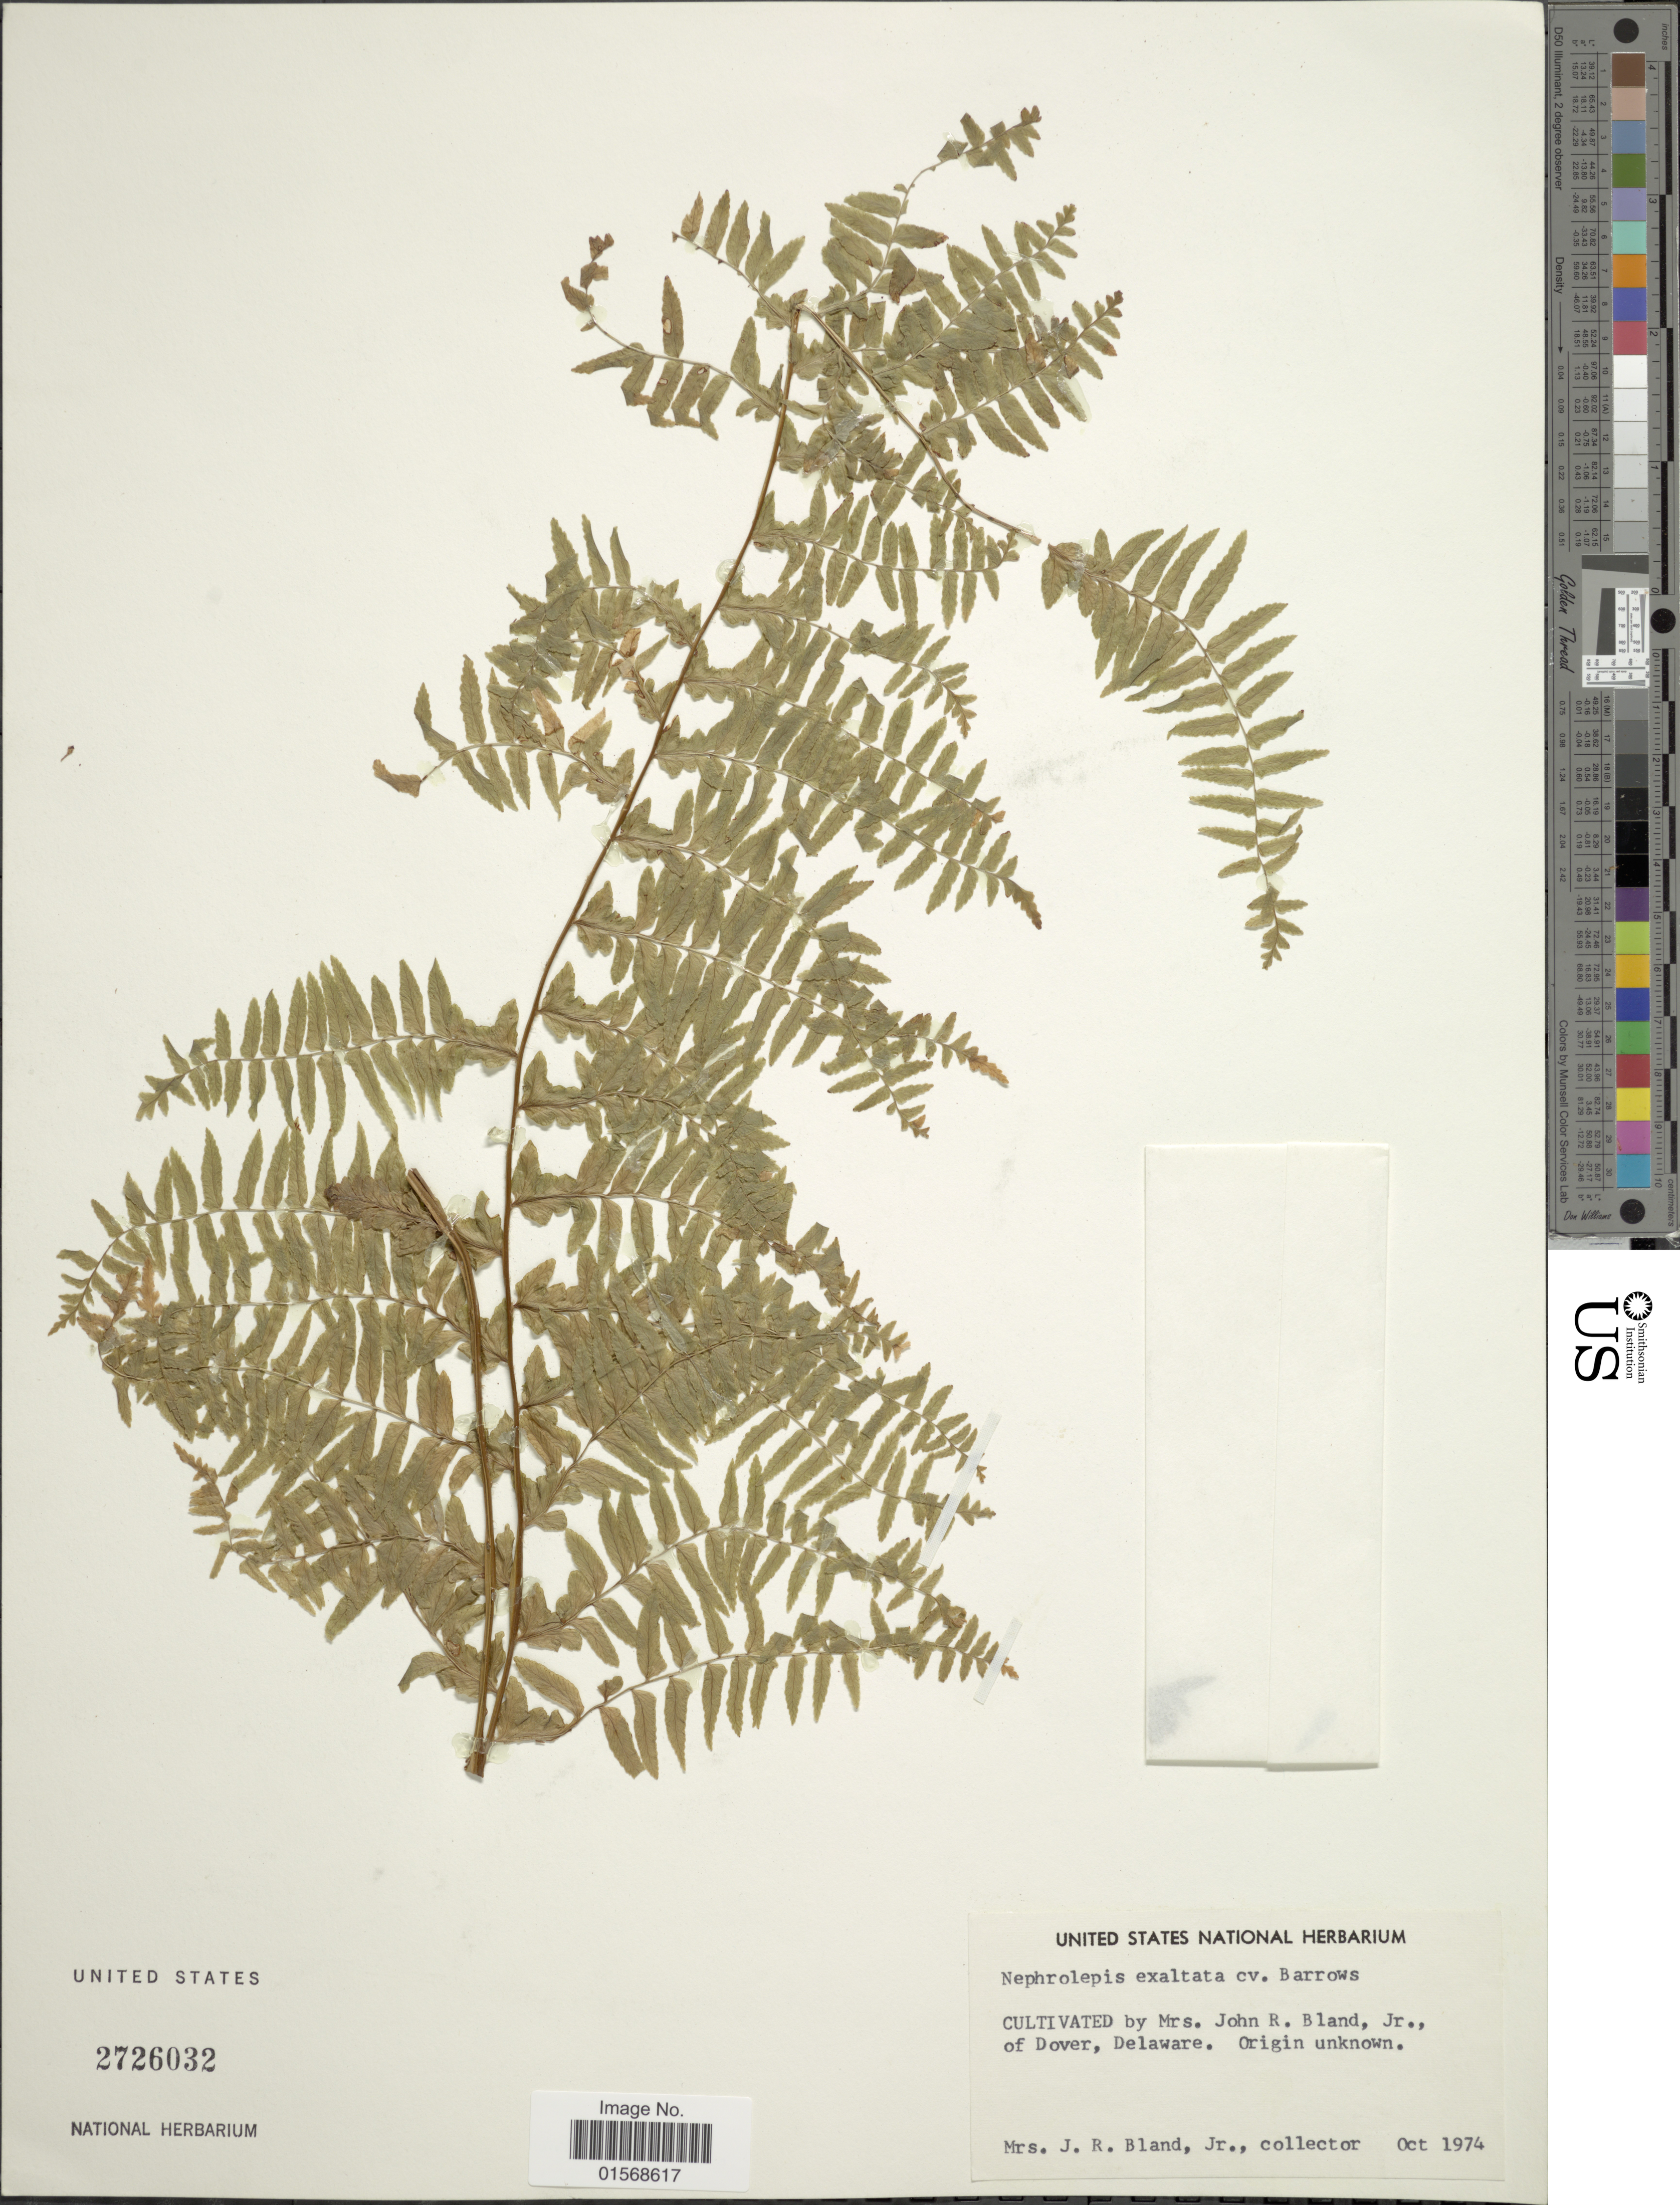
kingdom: Plantae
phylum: Tracheophyta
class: Polypodiopsida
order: Polypodiales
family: Nephrolepidaceae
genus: Nephrolepis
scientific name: Nephrolepis 'Barrows'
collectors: J. Bland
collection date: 1974-10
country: United States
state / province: Delaware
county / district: Kent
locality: Dover, Delaware.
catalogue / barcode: US 2726032